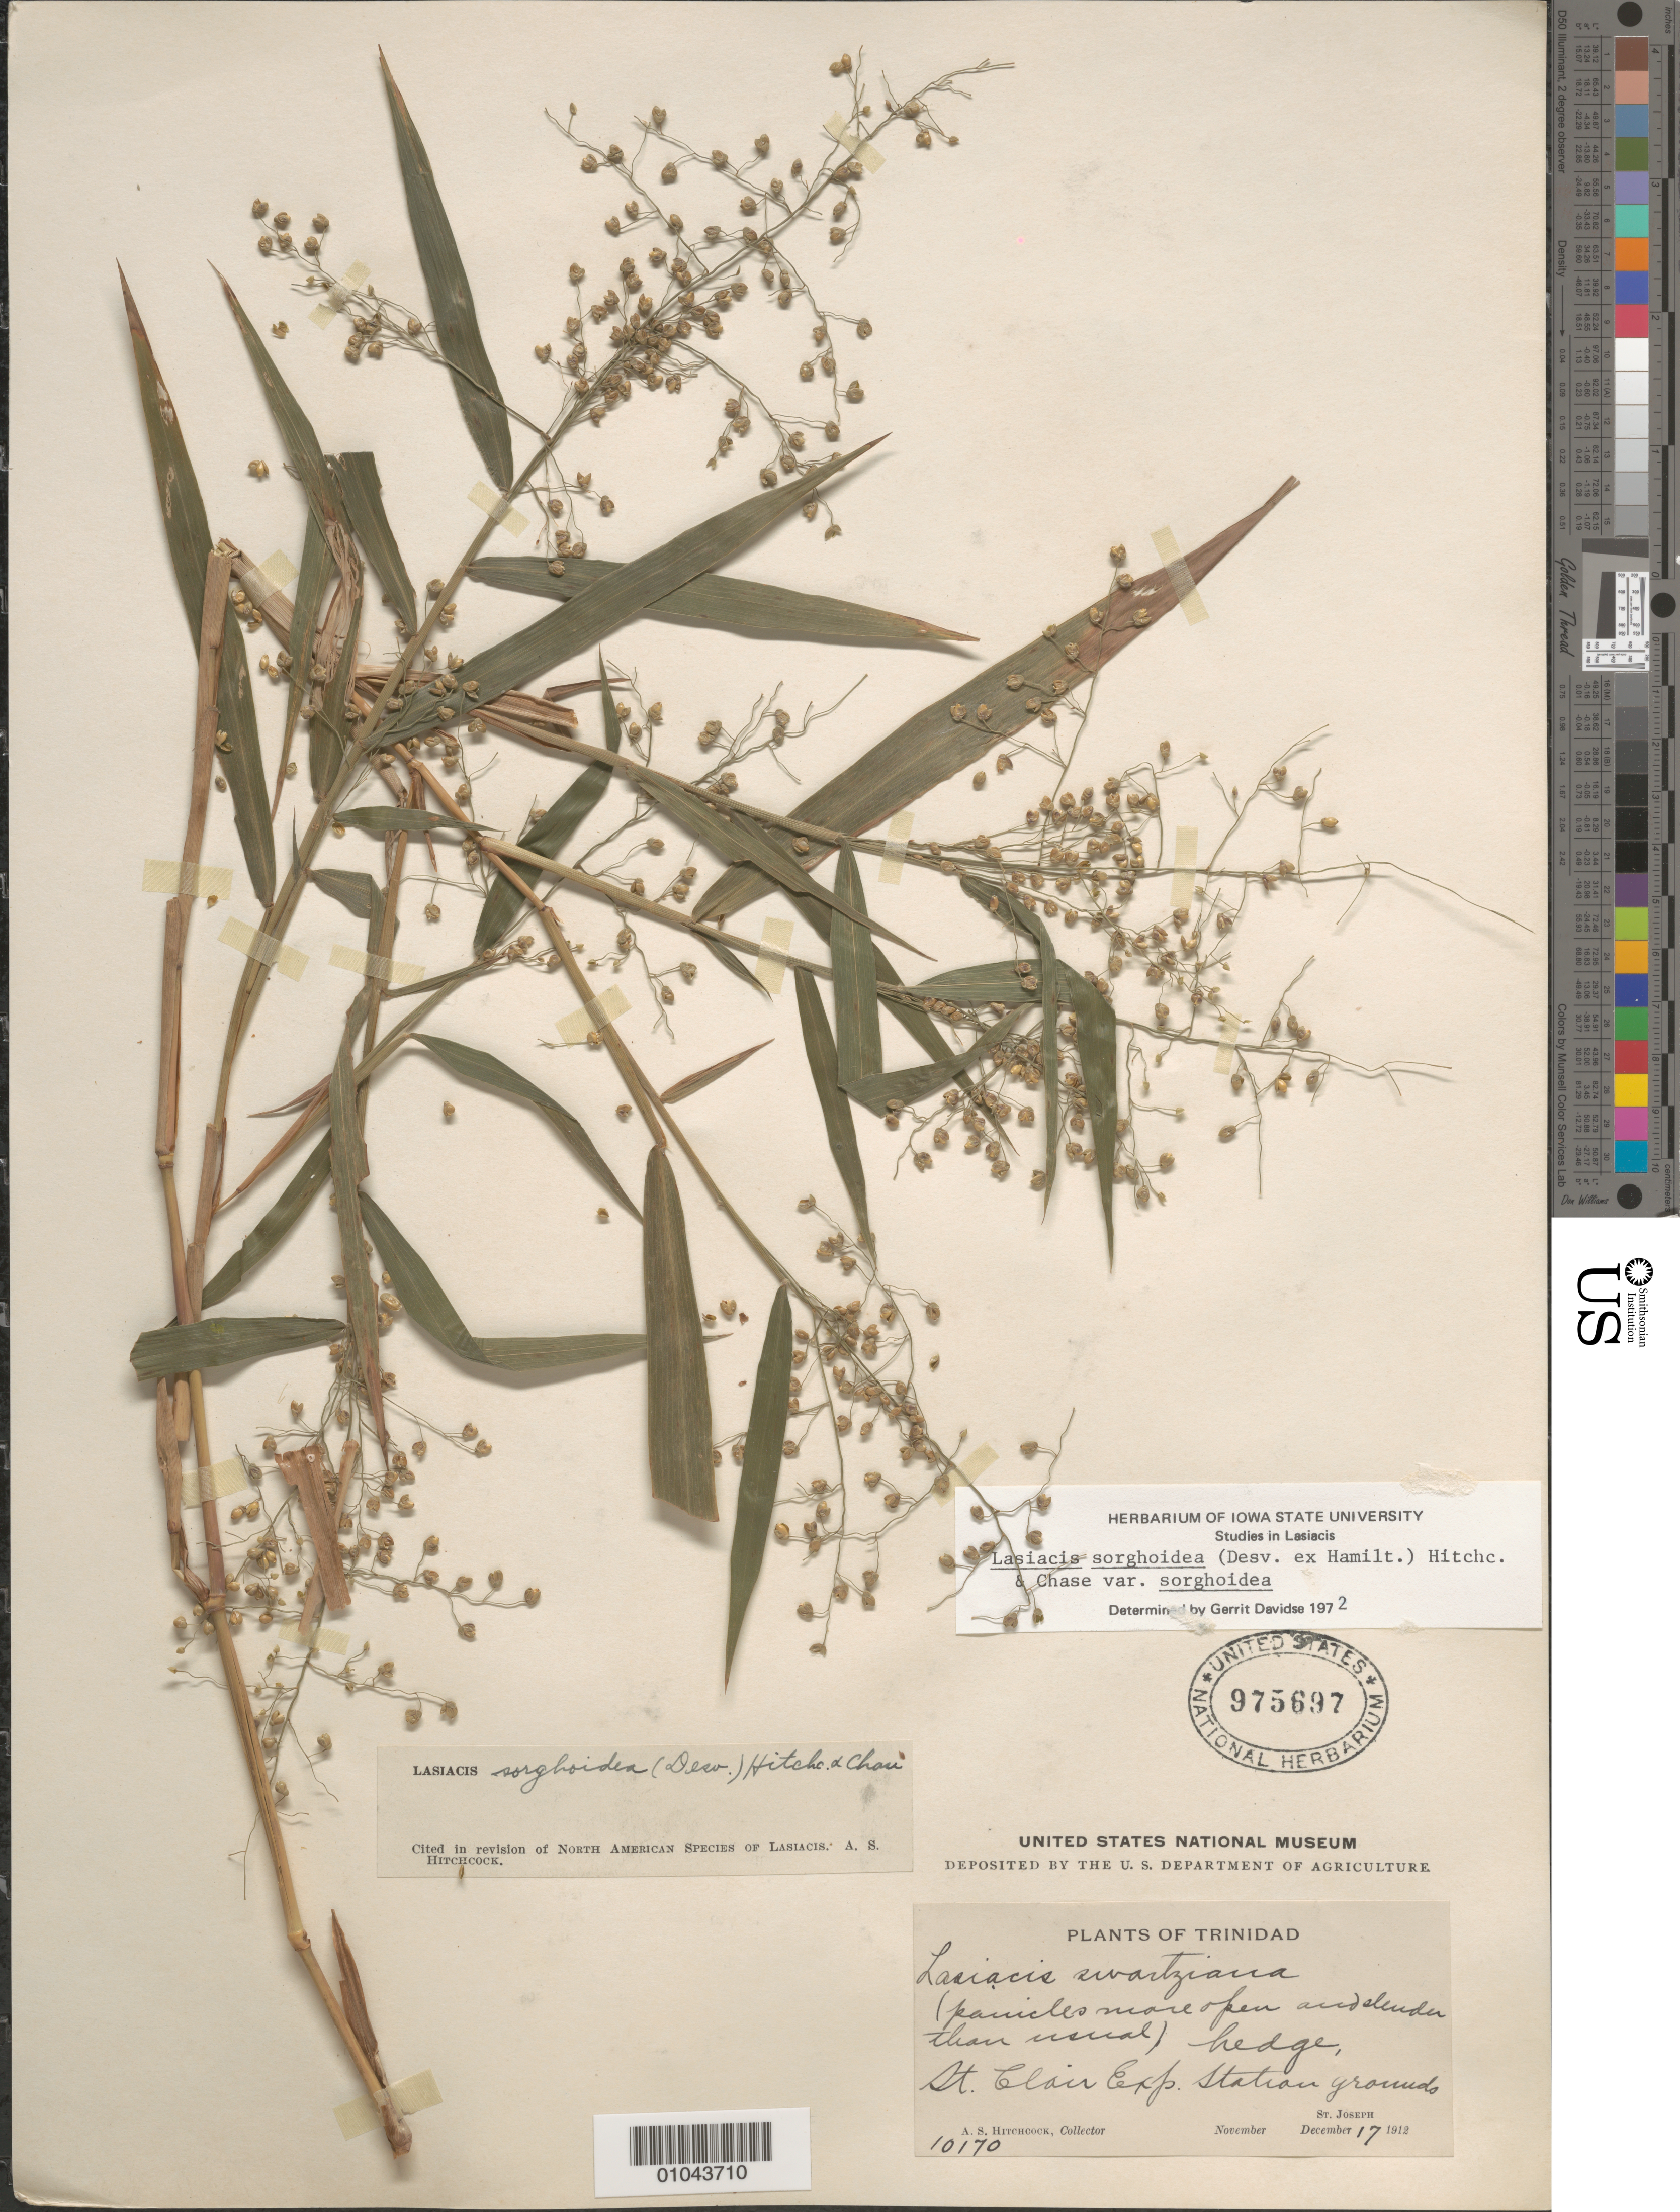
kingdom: Plantae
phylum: Tracheophyta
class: Liliopsida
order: Poales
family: Poaceae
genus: Lasiacis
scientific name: Lasiacis sorghoidea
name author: (Desv. ex Ham.) Hitchc. & Chase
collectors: A. S. Hitchcock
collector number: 10170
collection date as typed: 17 Dec 1912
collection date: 1912-12-17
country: Trinidad and Tobago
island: Trinidad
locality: St. Clair Exp. Station Grounds, St. Joseph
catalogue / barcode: US 975697